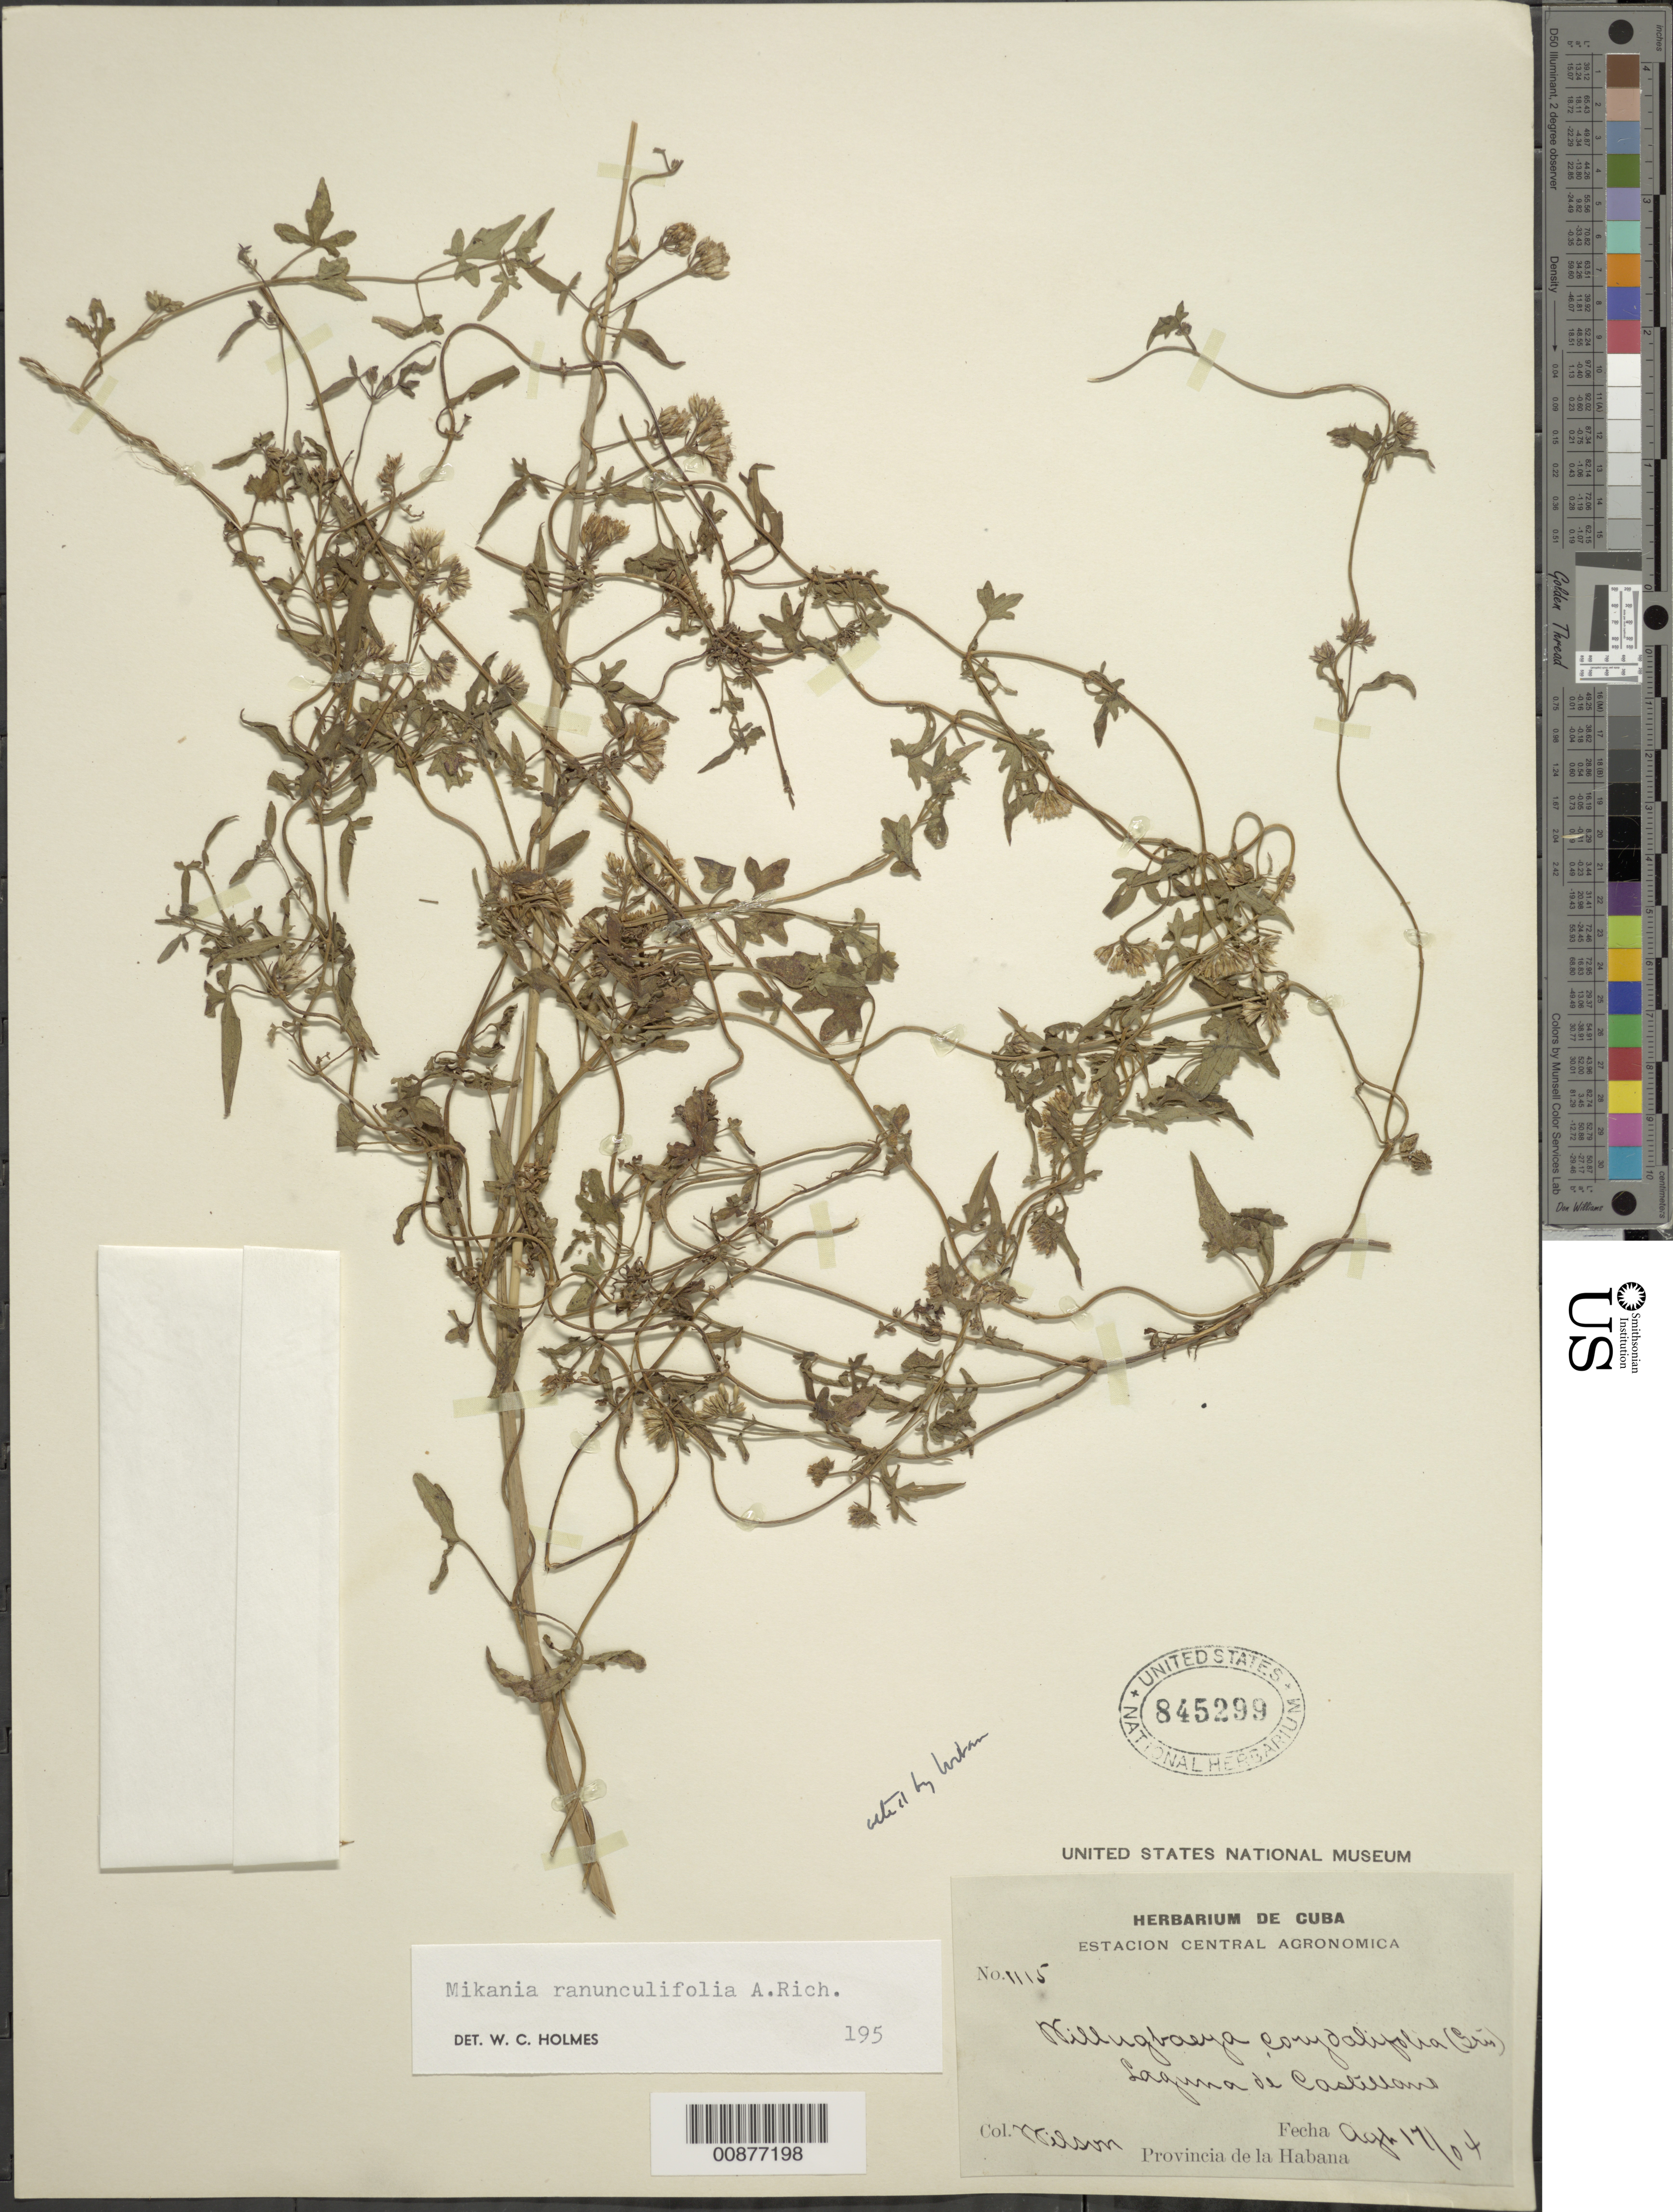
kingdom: Plantae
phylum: Tracheophyta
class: Magnoliopsida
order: Asterales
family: Asteraceae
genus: Mikania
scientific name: Mikania ranunculifolia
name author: A. Rich.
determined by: Holmes, Walter C., (BAYLU), Baylor University (UNITED STATES)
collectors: -- Wilson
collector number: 1115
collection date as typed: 17 Aug --04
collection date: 1804-08-17 or 1904-08-17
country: Cuba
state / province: La Habana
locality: Laguna de Castillano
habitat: Near lagune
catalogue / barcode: US 845299